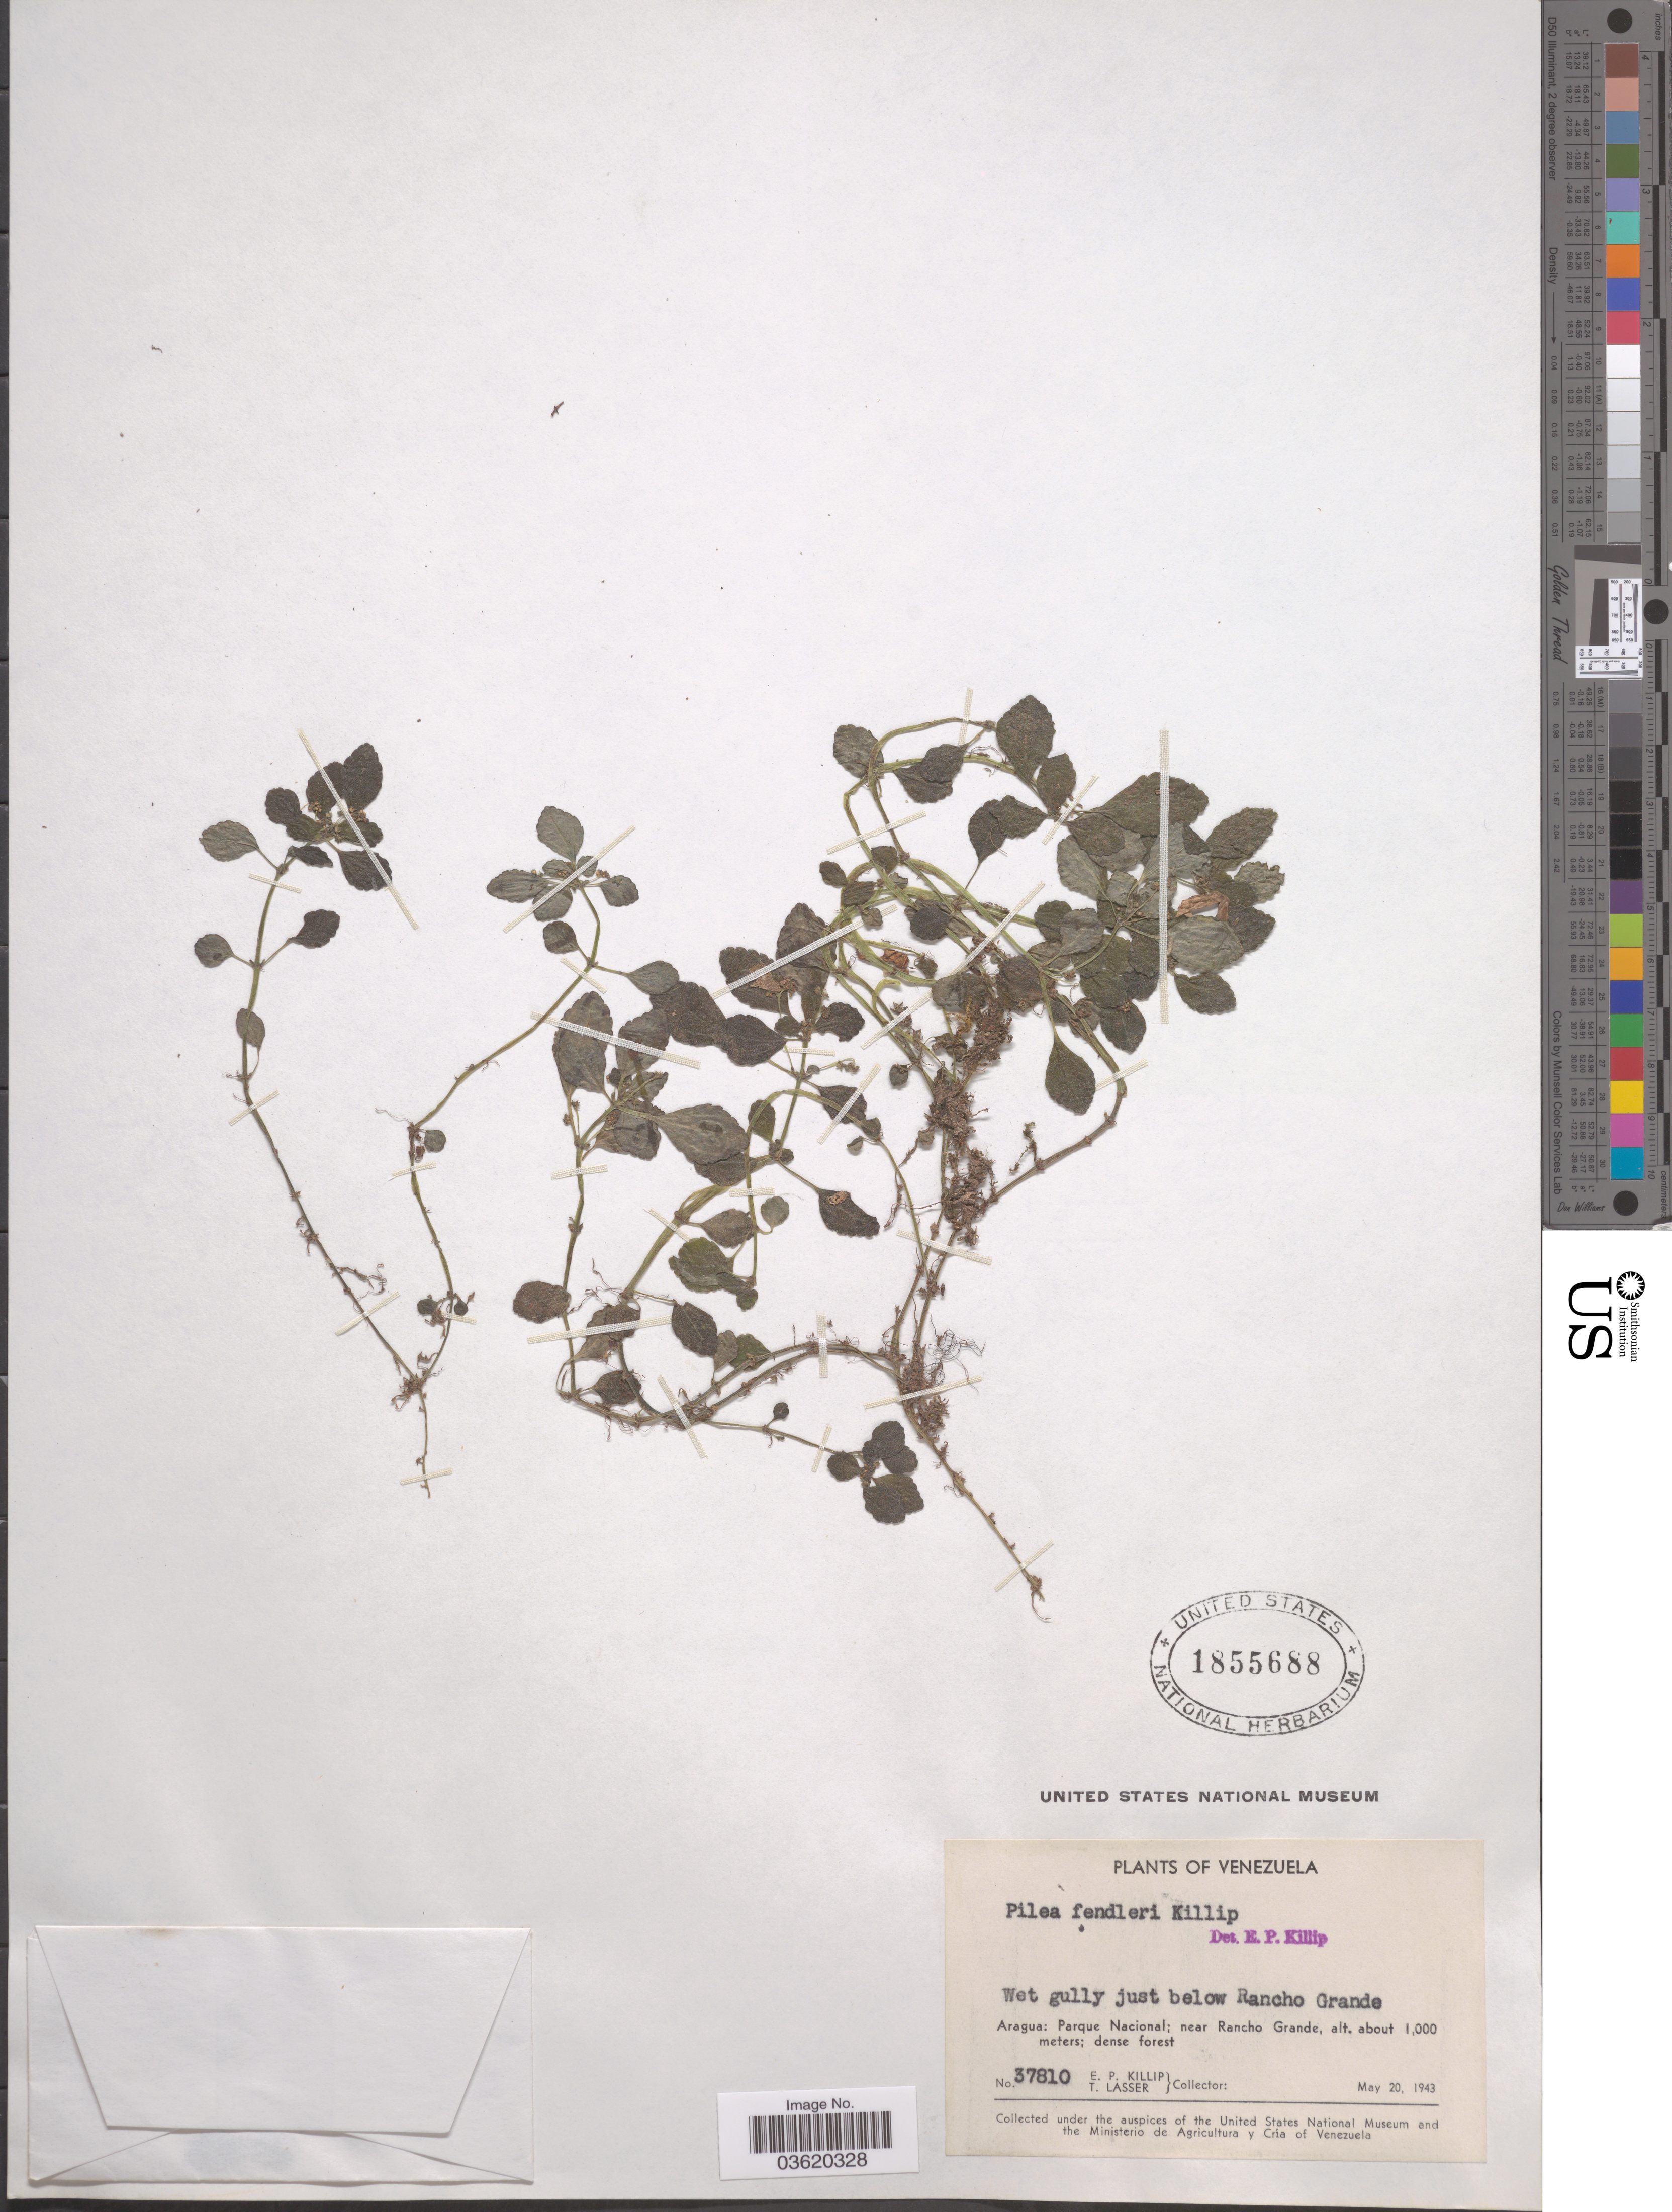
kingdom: Plantae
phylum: Tracheophyta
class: Magnoliopsida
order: Rosales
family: Urticaceae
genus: Pilea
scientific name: Pilea fendleri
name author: Killip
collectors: E. P. Killip & T. Lasser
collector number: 37810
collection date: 1943-05-20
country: Venezuela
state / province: Aragua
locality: West gully just below Rancho Grande. Parque Nacional; near Rancho Grande.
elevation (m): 1000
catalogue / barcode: US 1855688